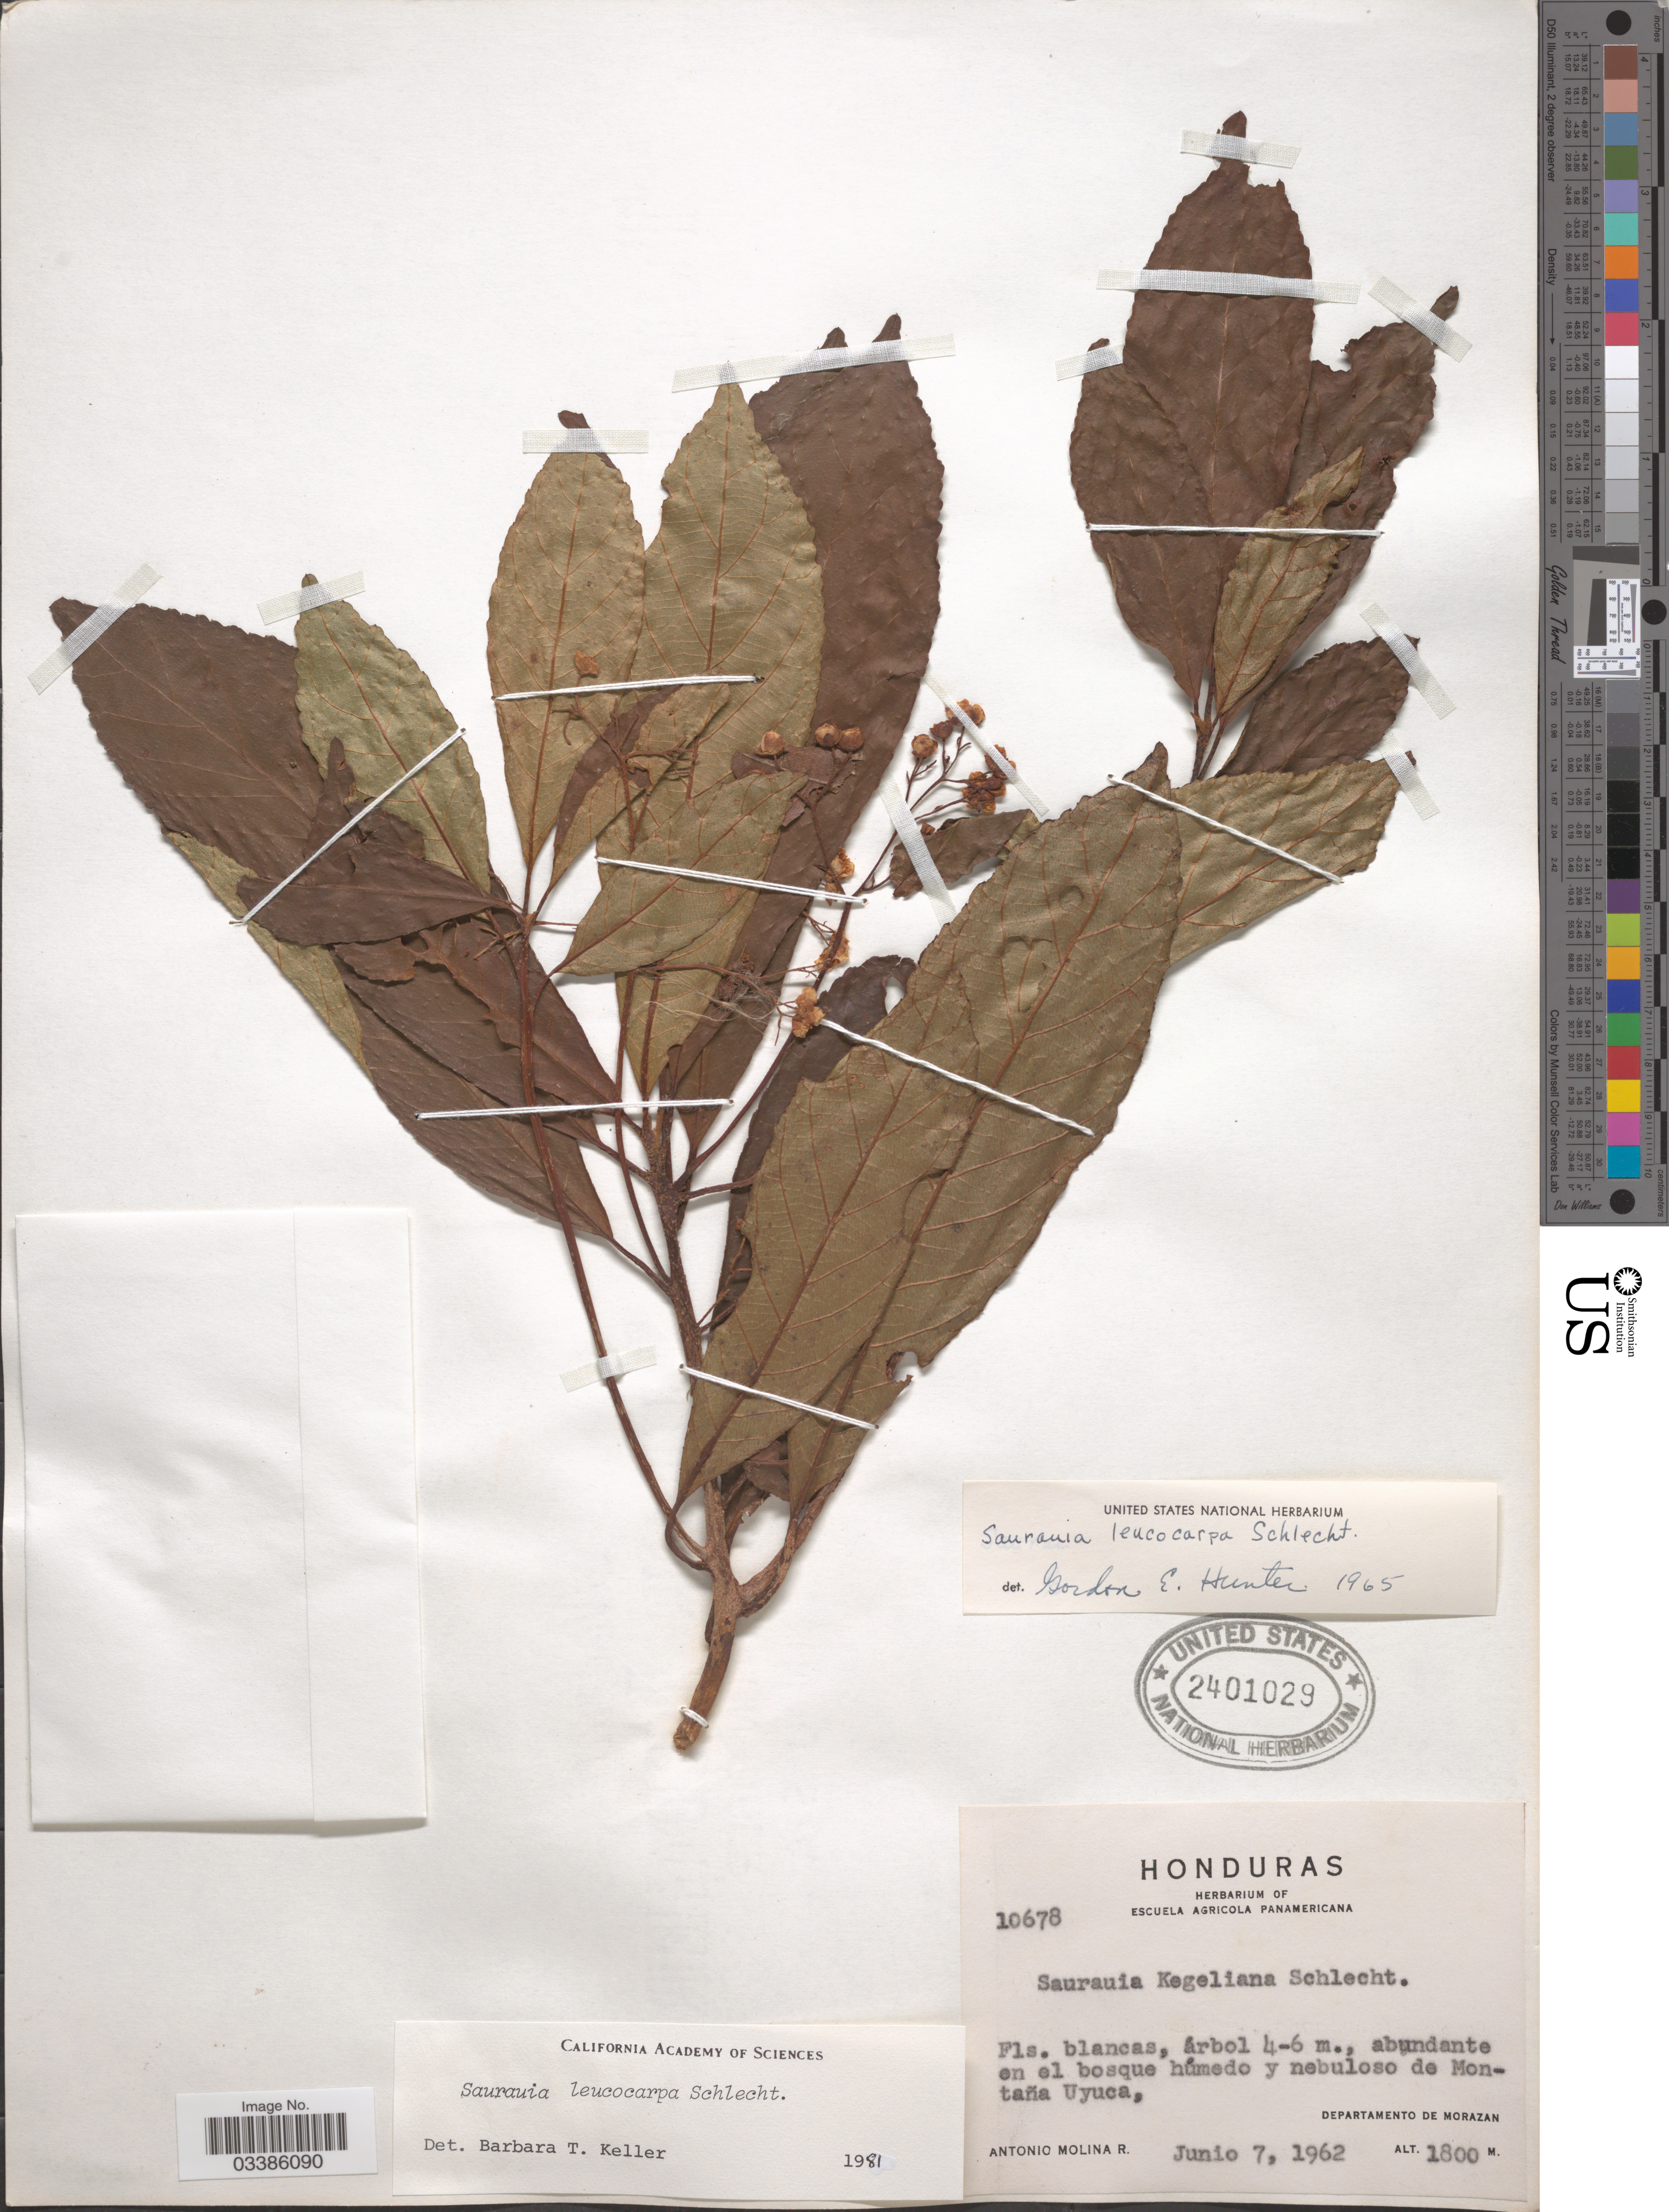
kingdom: Plantae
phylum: Tracheophyta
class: Magnoliopsida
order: Ericales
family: Actinidiaceae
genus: Saurauia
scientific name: Saurauia leucocarpa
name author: Schltdl.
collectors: A. Molina R.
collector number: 10678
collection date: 1962-06-07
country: Honduras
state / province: Fco. Morazán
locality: Abundante en el bosque húmedo y nebuloso de Montaña Uyuca. Departamento de Morazan.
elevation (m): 1800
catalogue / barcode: US 2401029